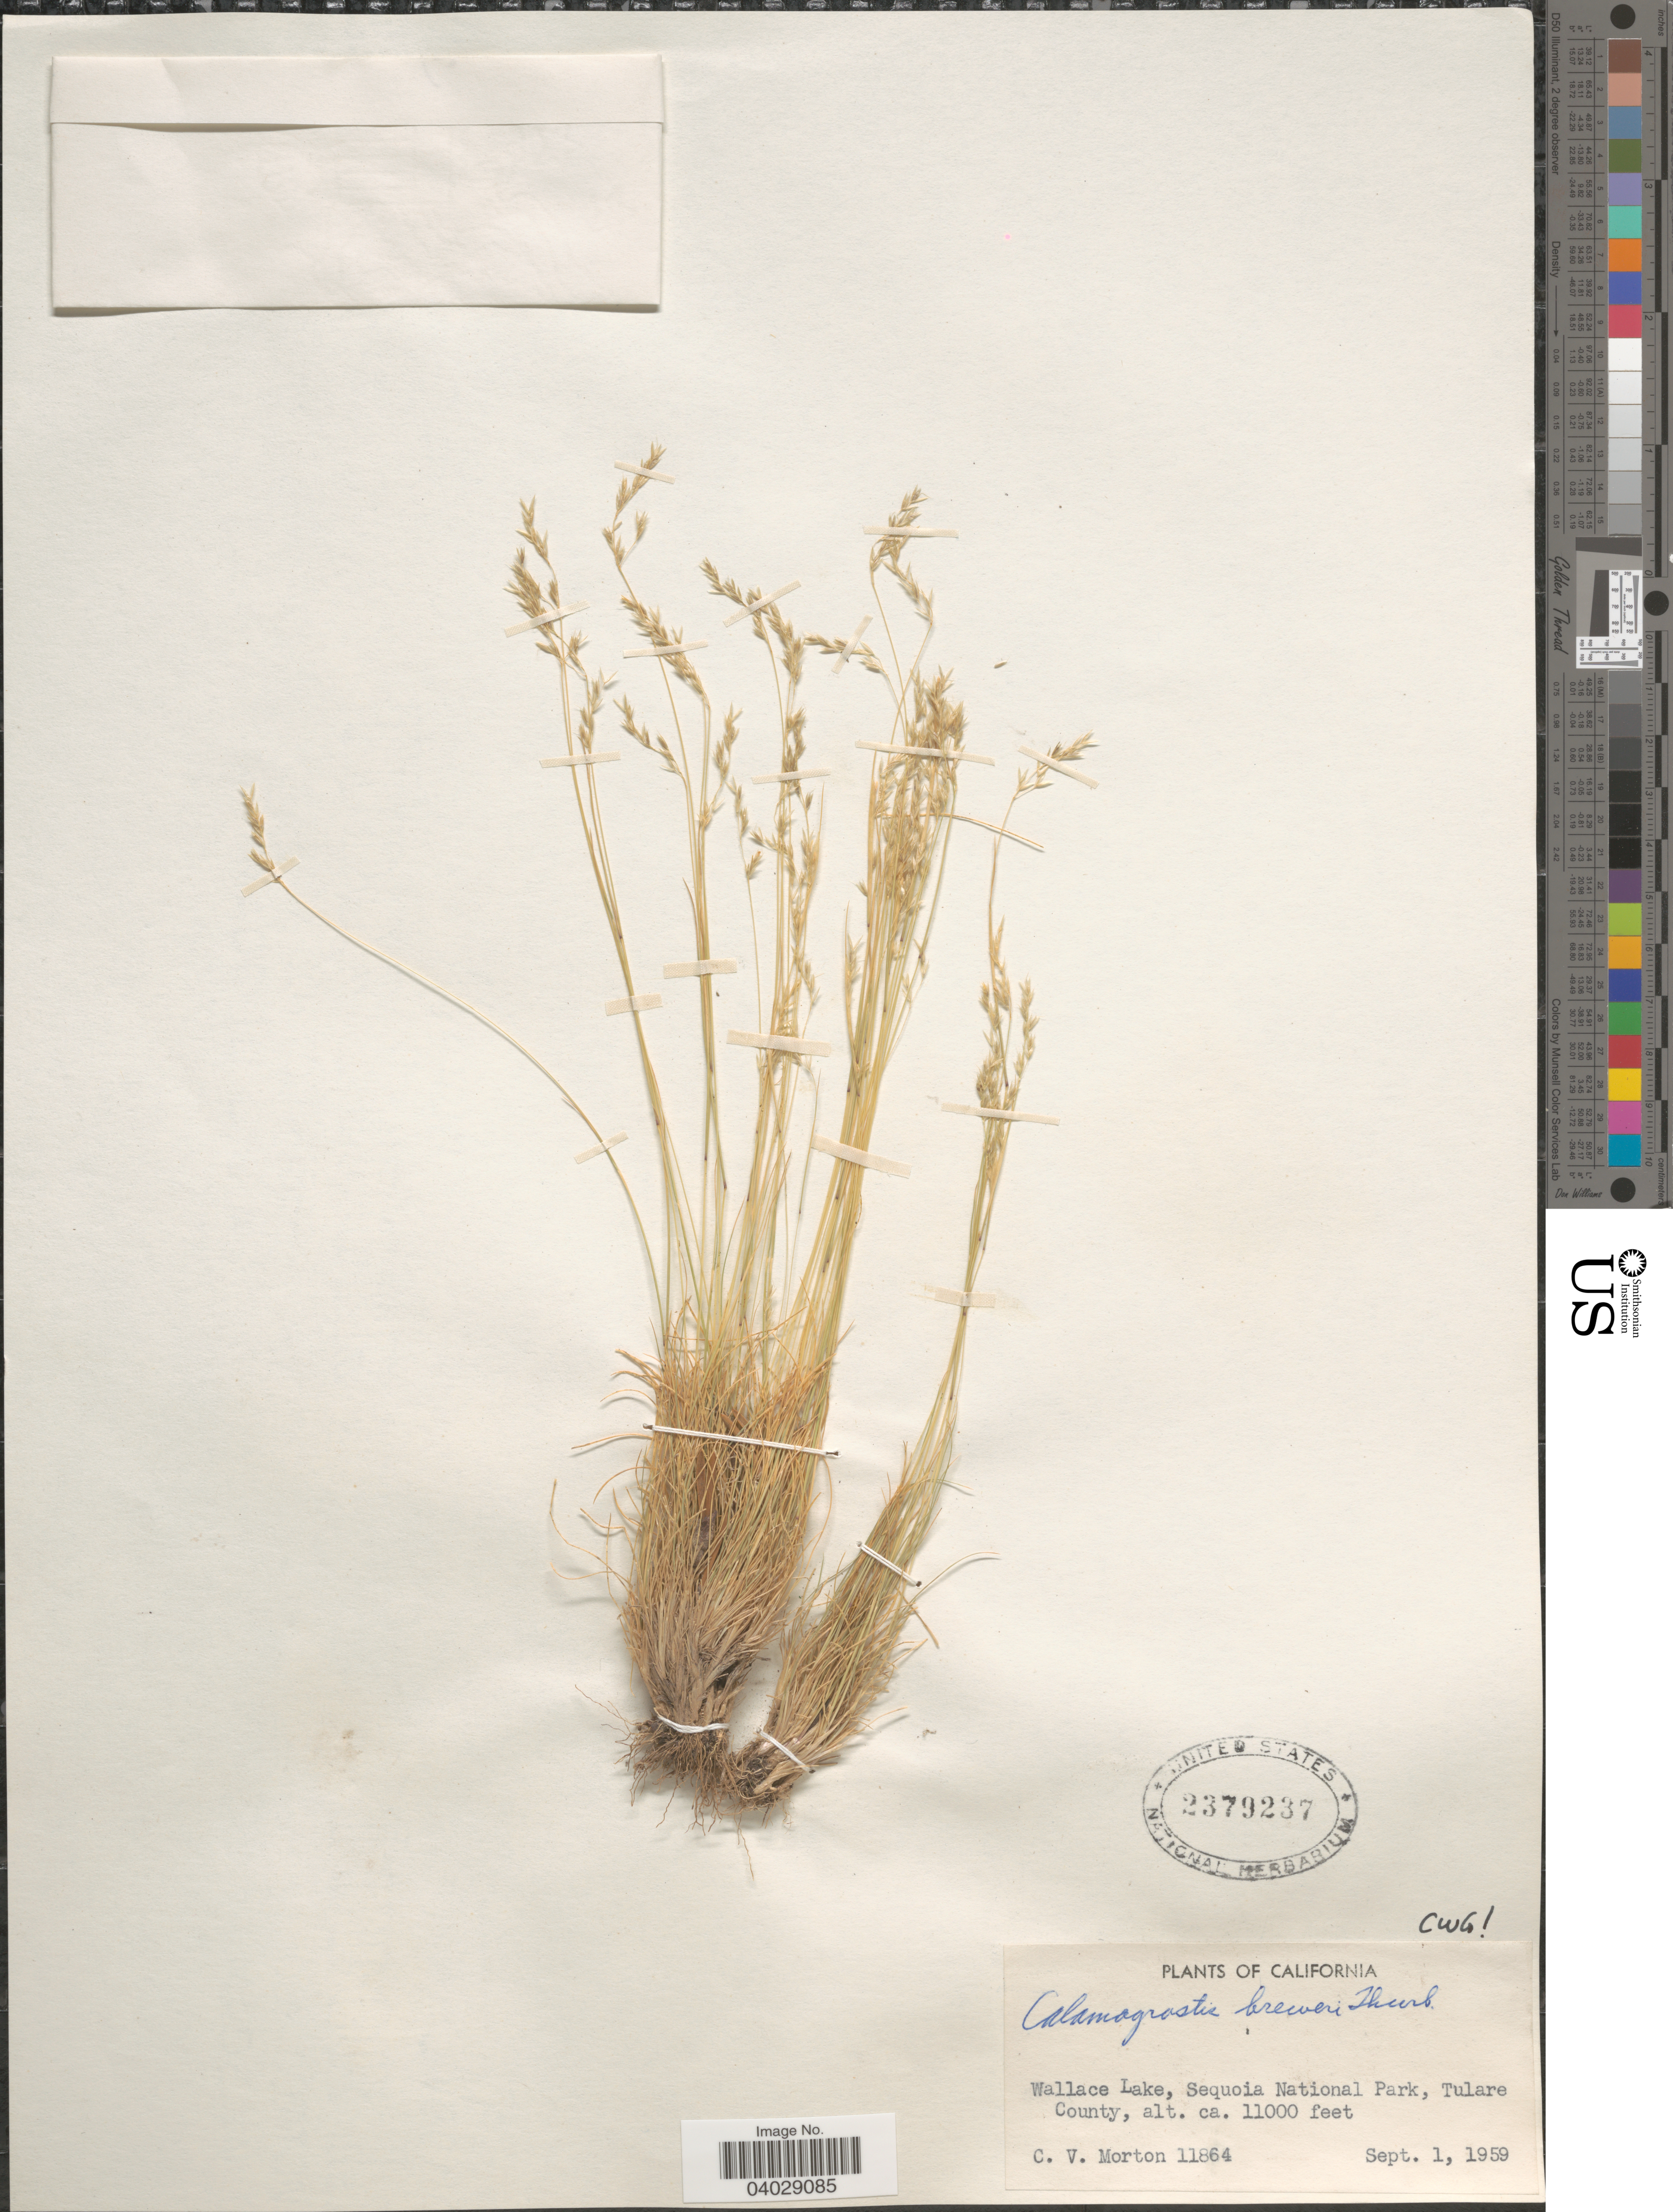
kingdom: Plantae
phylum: Tracheophyta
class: Liliopsida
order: Poales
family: Poaceae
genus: Calamagrostis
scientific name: Calamagrostis muiriana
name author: B.L. Wilson & Sami Gray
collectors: C. V. Morton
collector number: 11864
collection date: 1959-09-01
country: United States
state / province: California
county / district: Tulare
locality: Wallace Lake, Sequoia National Park, Tulare County.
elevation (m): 3353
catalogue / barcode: US 2379237